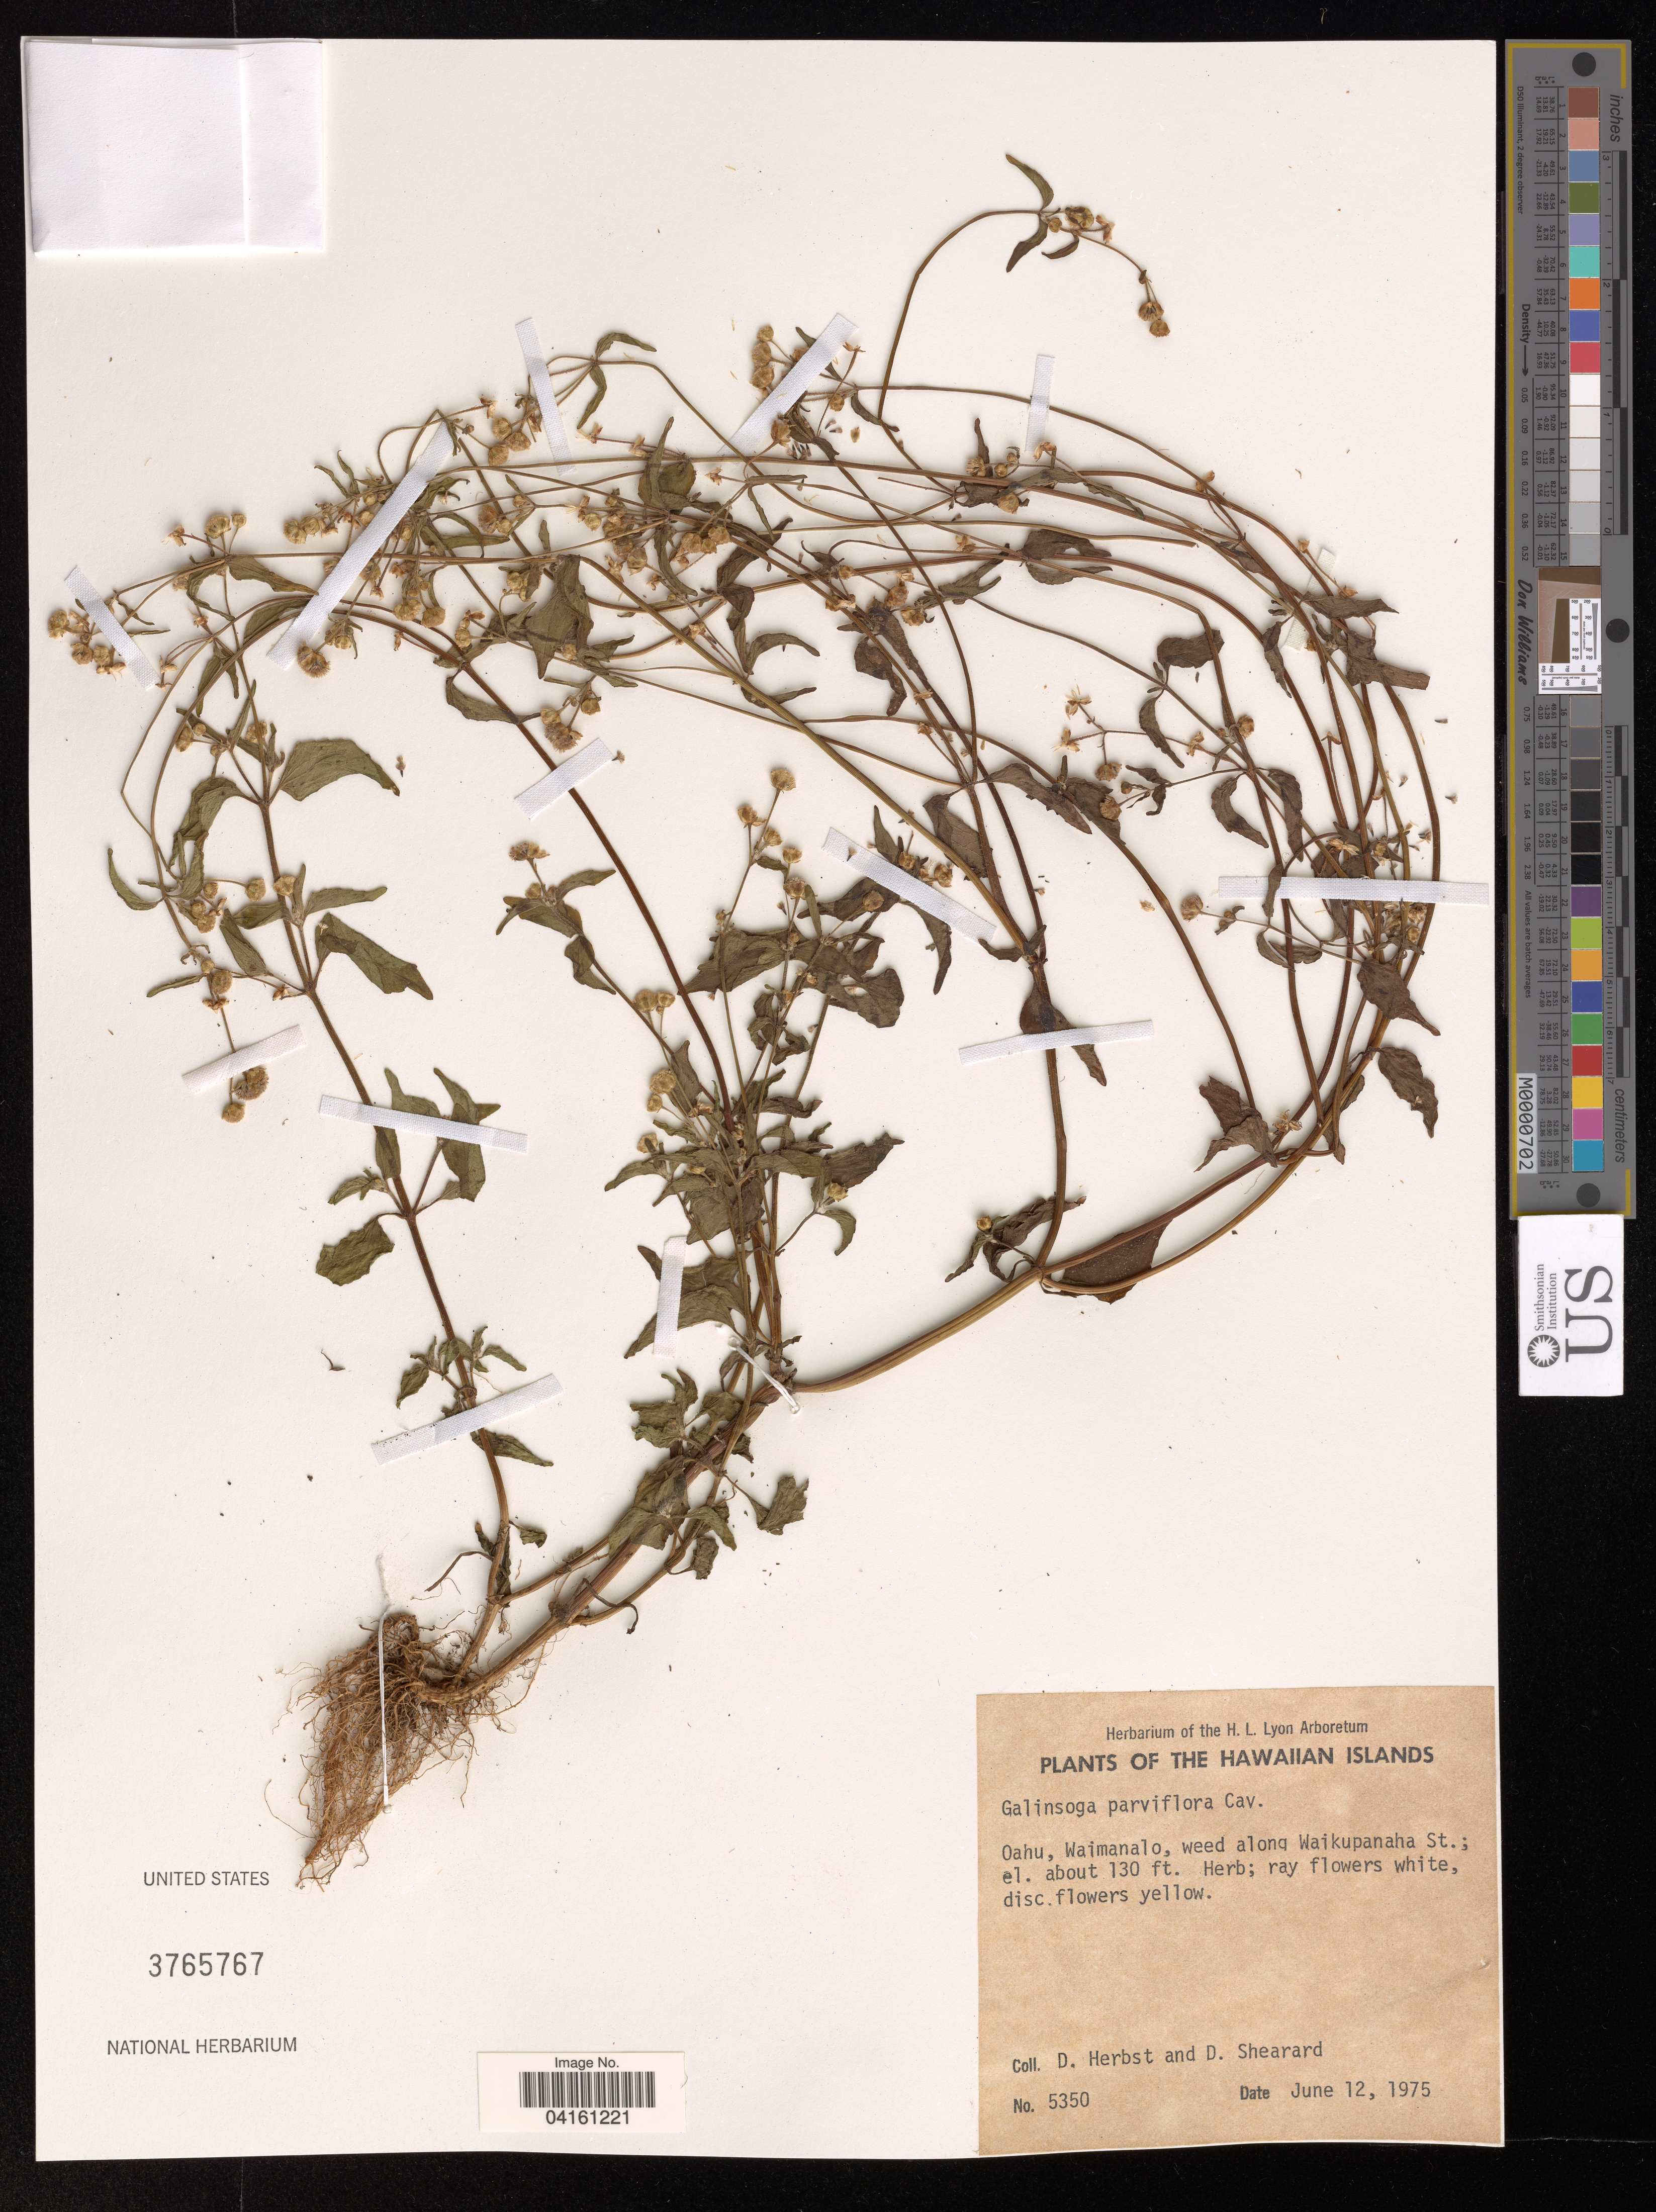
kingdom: Plantae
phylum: Tracheophyta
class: Magnoliopsida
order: Asterales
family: Asteraceae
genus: Galinsoga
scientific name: Galinsoga parviflora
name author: Cav.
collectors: D. Herbst & D. Shearard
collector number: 5350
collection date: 1975-06-12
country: United States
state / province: Hawaii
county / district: Honolulu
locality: The Hawaiian Islands. Oahu, Waimanalo, weed along Waikupanaha St.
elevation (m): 40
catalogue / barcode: US 3765767